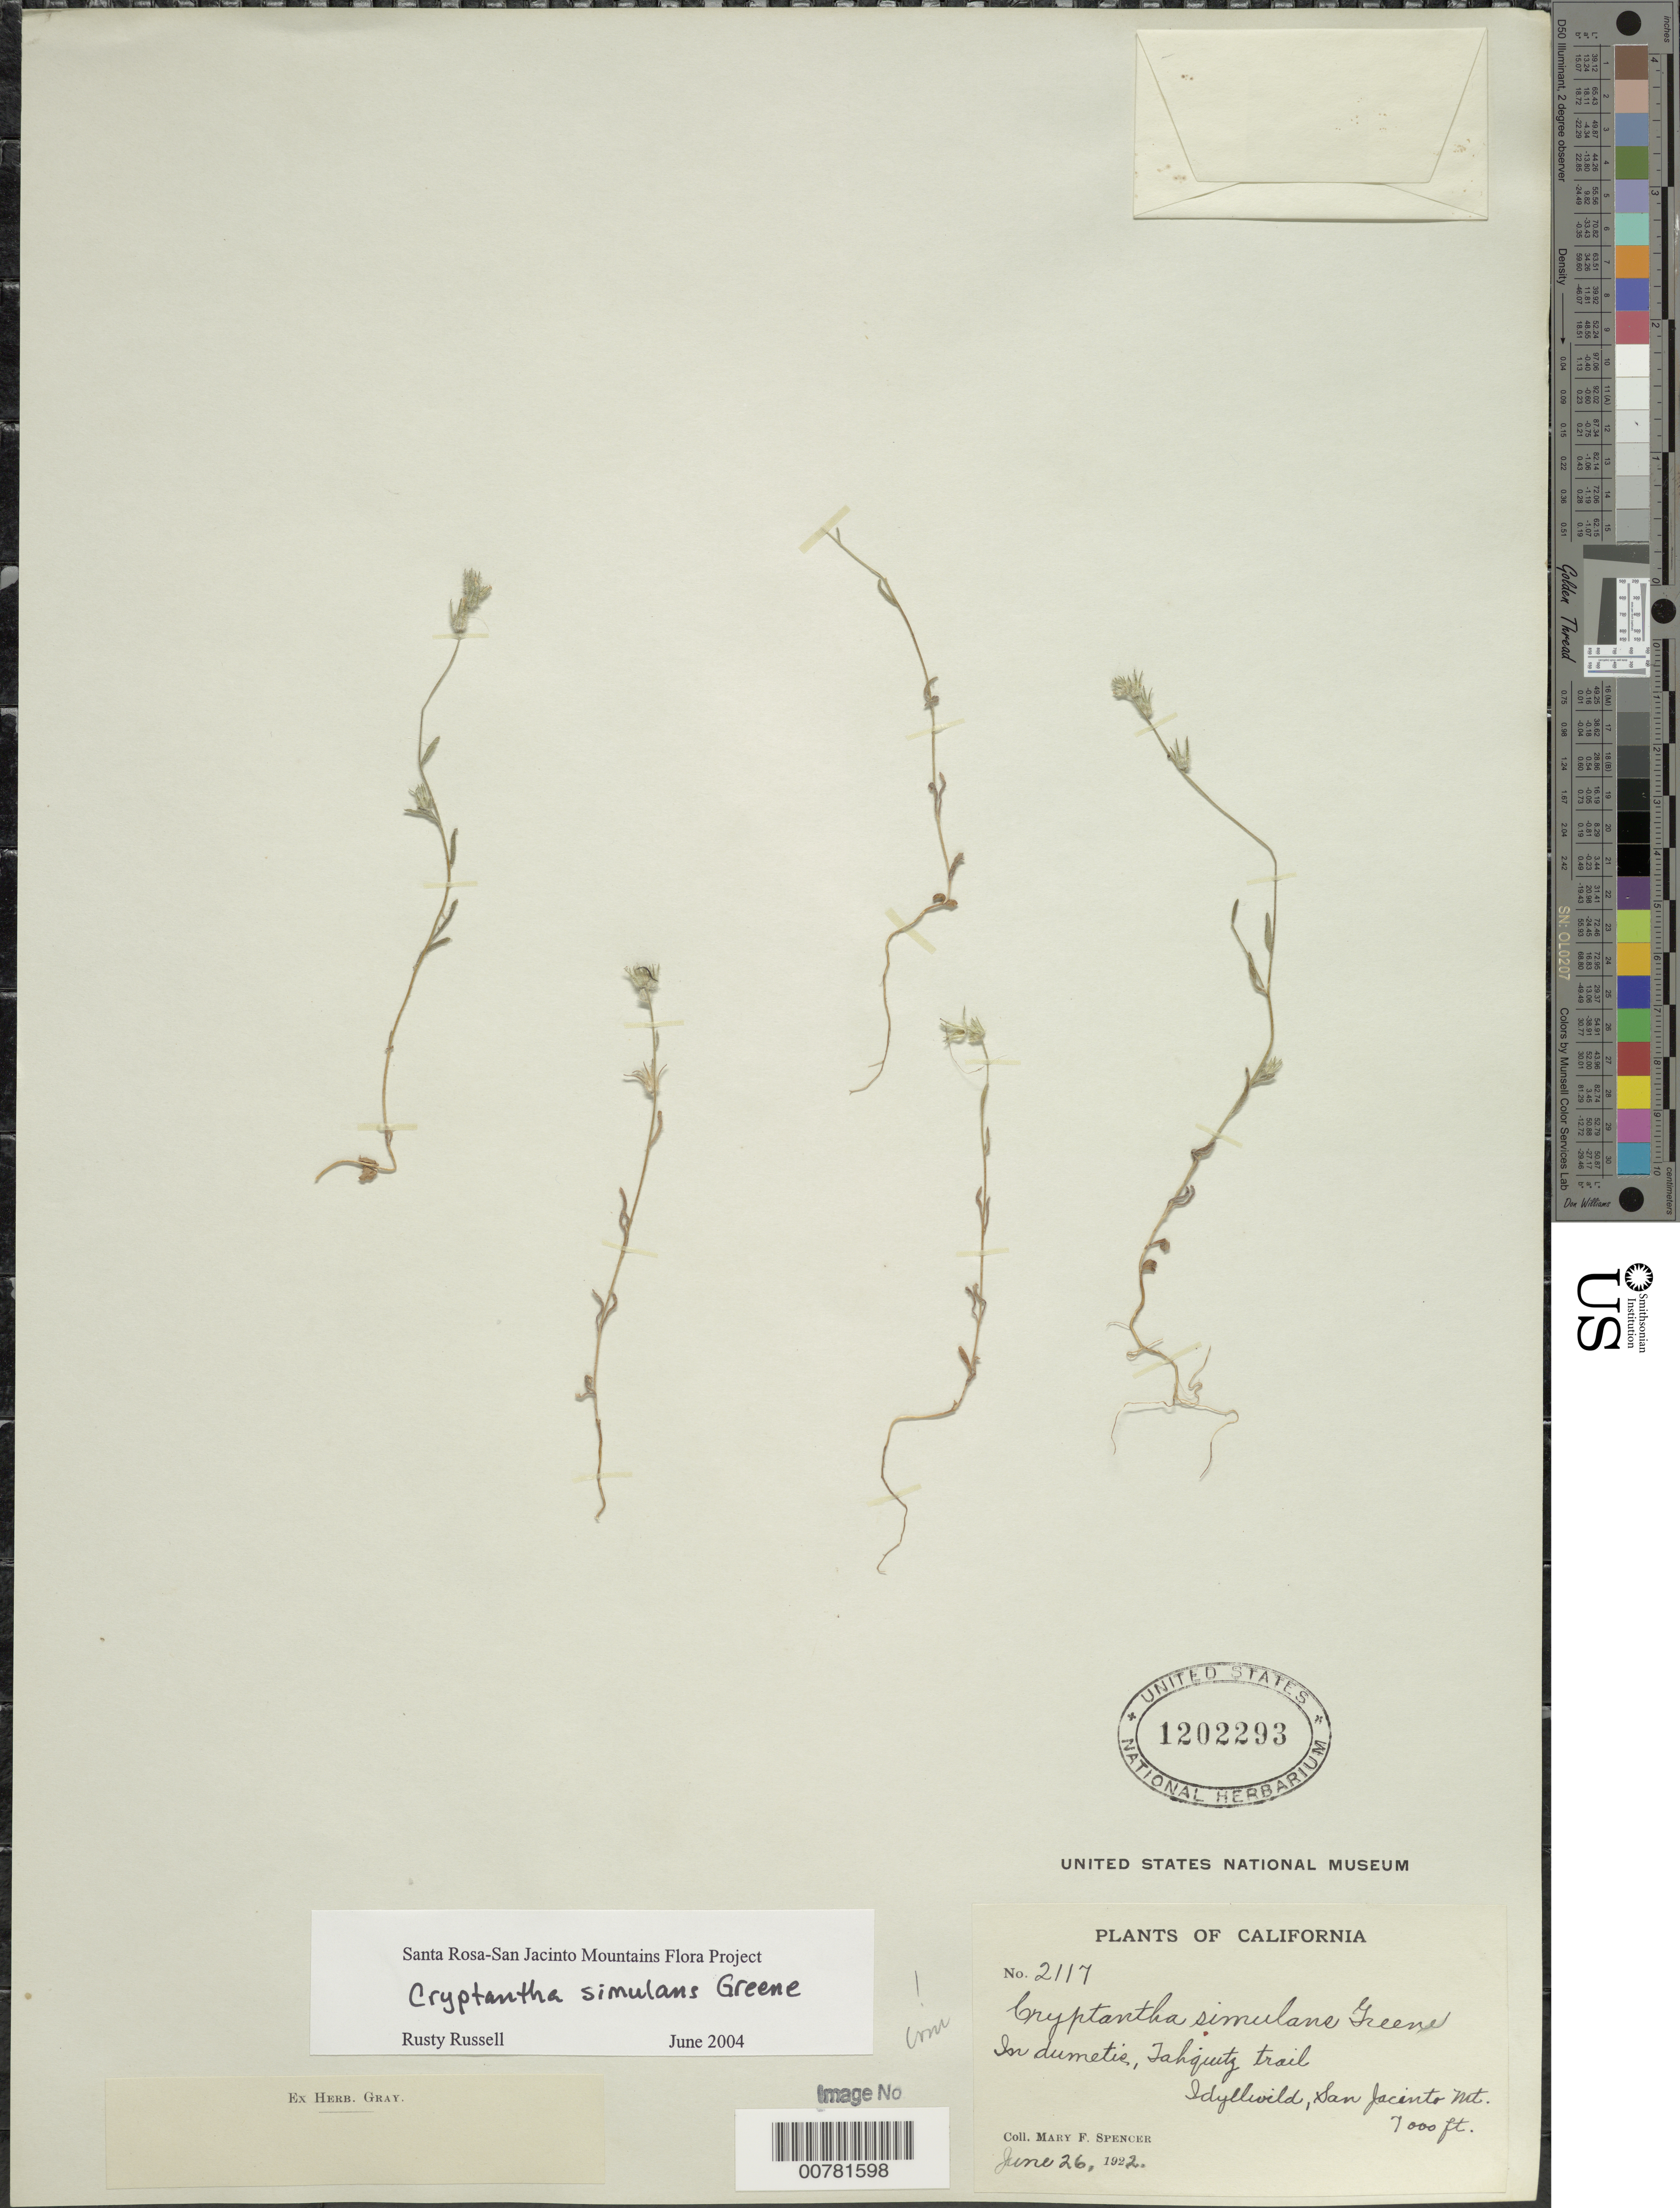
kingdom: Plantae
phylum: Tracheophyta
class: Magnoliopsida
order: Boraginales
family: Boraginaceae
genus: Cryptantha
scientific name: Cryptantha simulans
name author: Greene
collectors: M. Spencer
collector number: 2117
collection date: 1922-06-26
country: United States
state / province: California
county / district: Riverside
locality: In dumetis, Tahquitz trail, Idyllwild, San Jacinto Mt.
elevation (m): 2134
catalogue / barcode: US 1202293